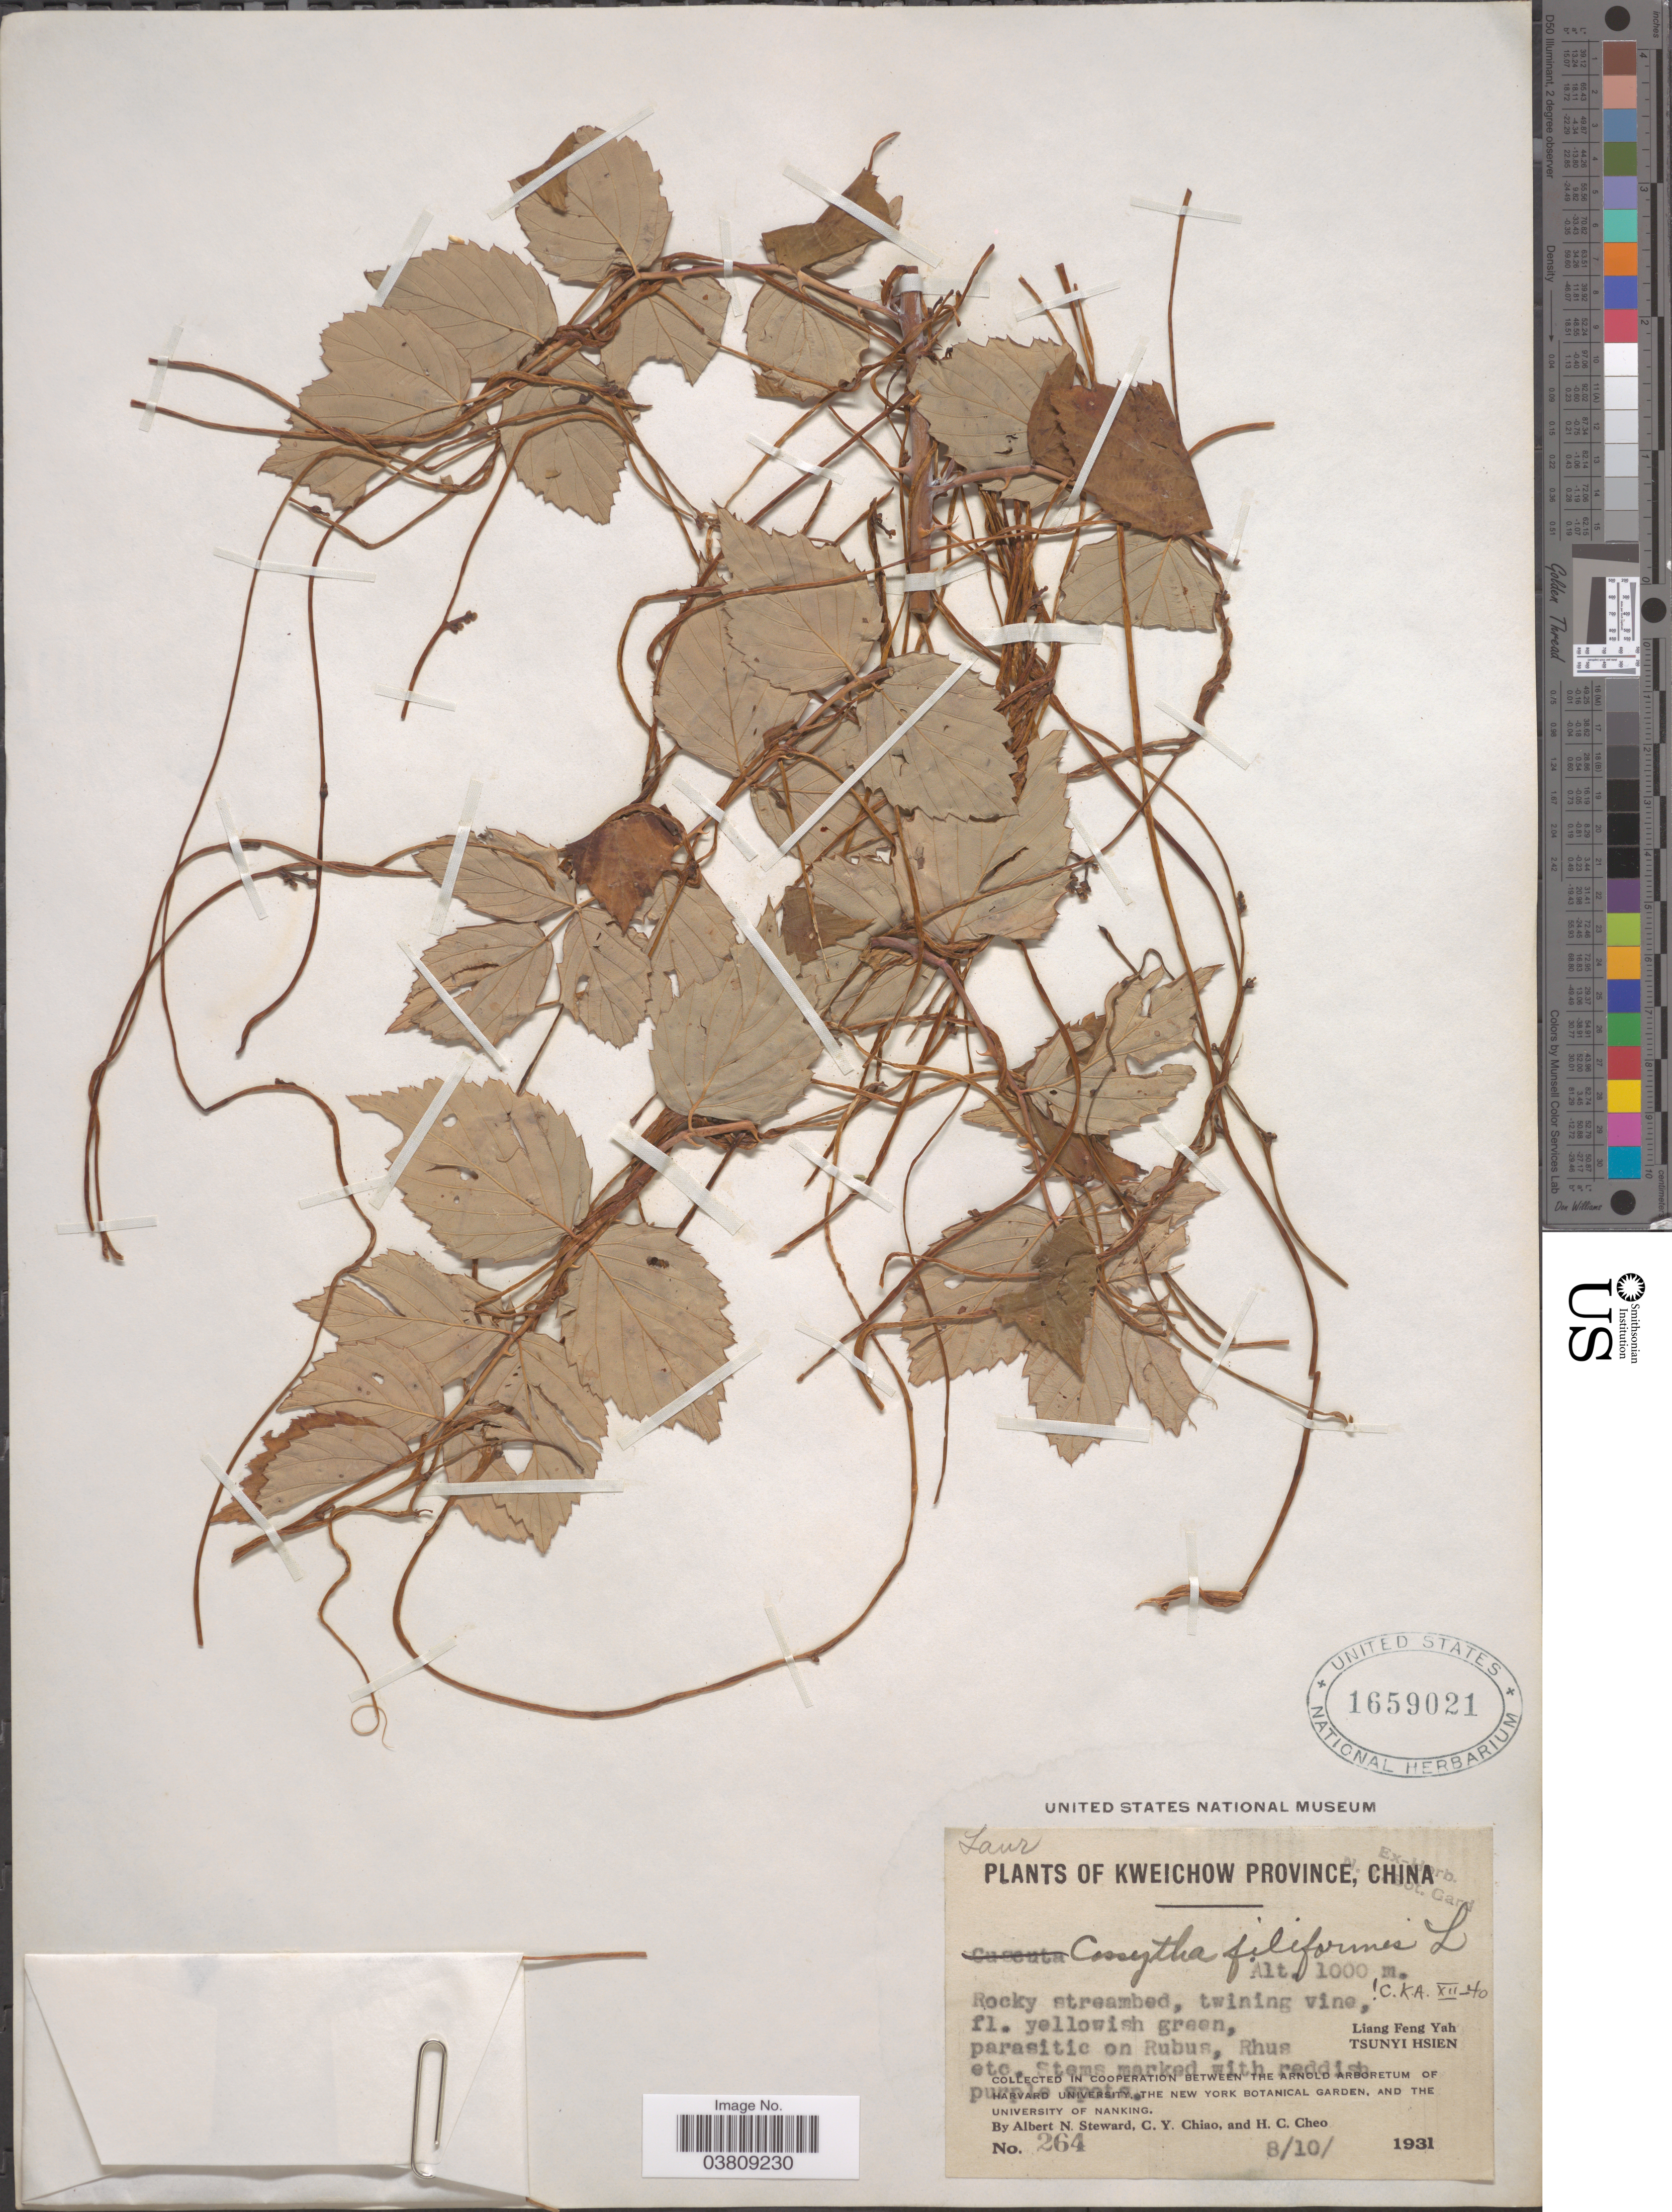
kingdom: Plantae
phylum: Tracheophyta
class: Magnoliopsida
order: Laurales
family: Lauraceae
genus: Cassytha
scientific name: Cassytha filiformis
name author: L.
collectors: A. N. Steward, C. Y. Chiao & H. Cheo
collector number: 264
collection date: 1931-10-08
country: China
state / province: Guizhou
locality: Kweichow Province. Liang Feng Yah, Tsunyi Hsien.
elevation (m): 1000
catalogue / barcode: US 1659021